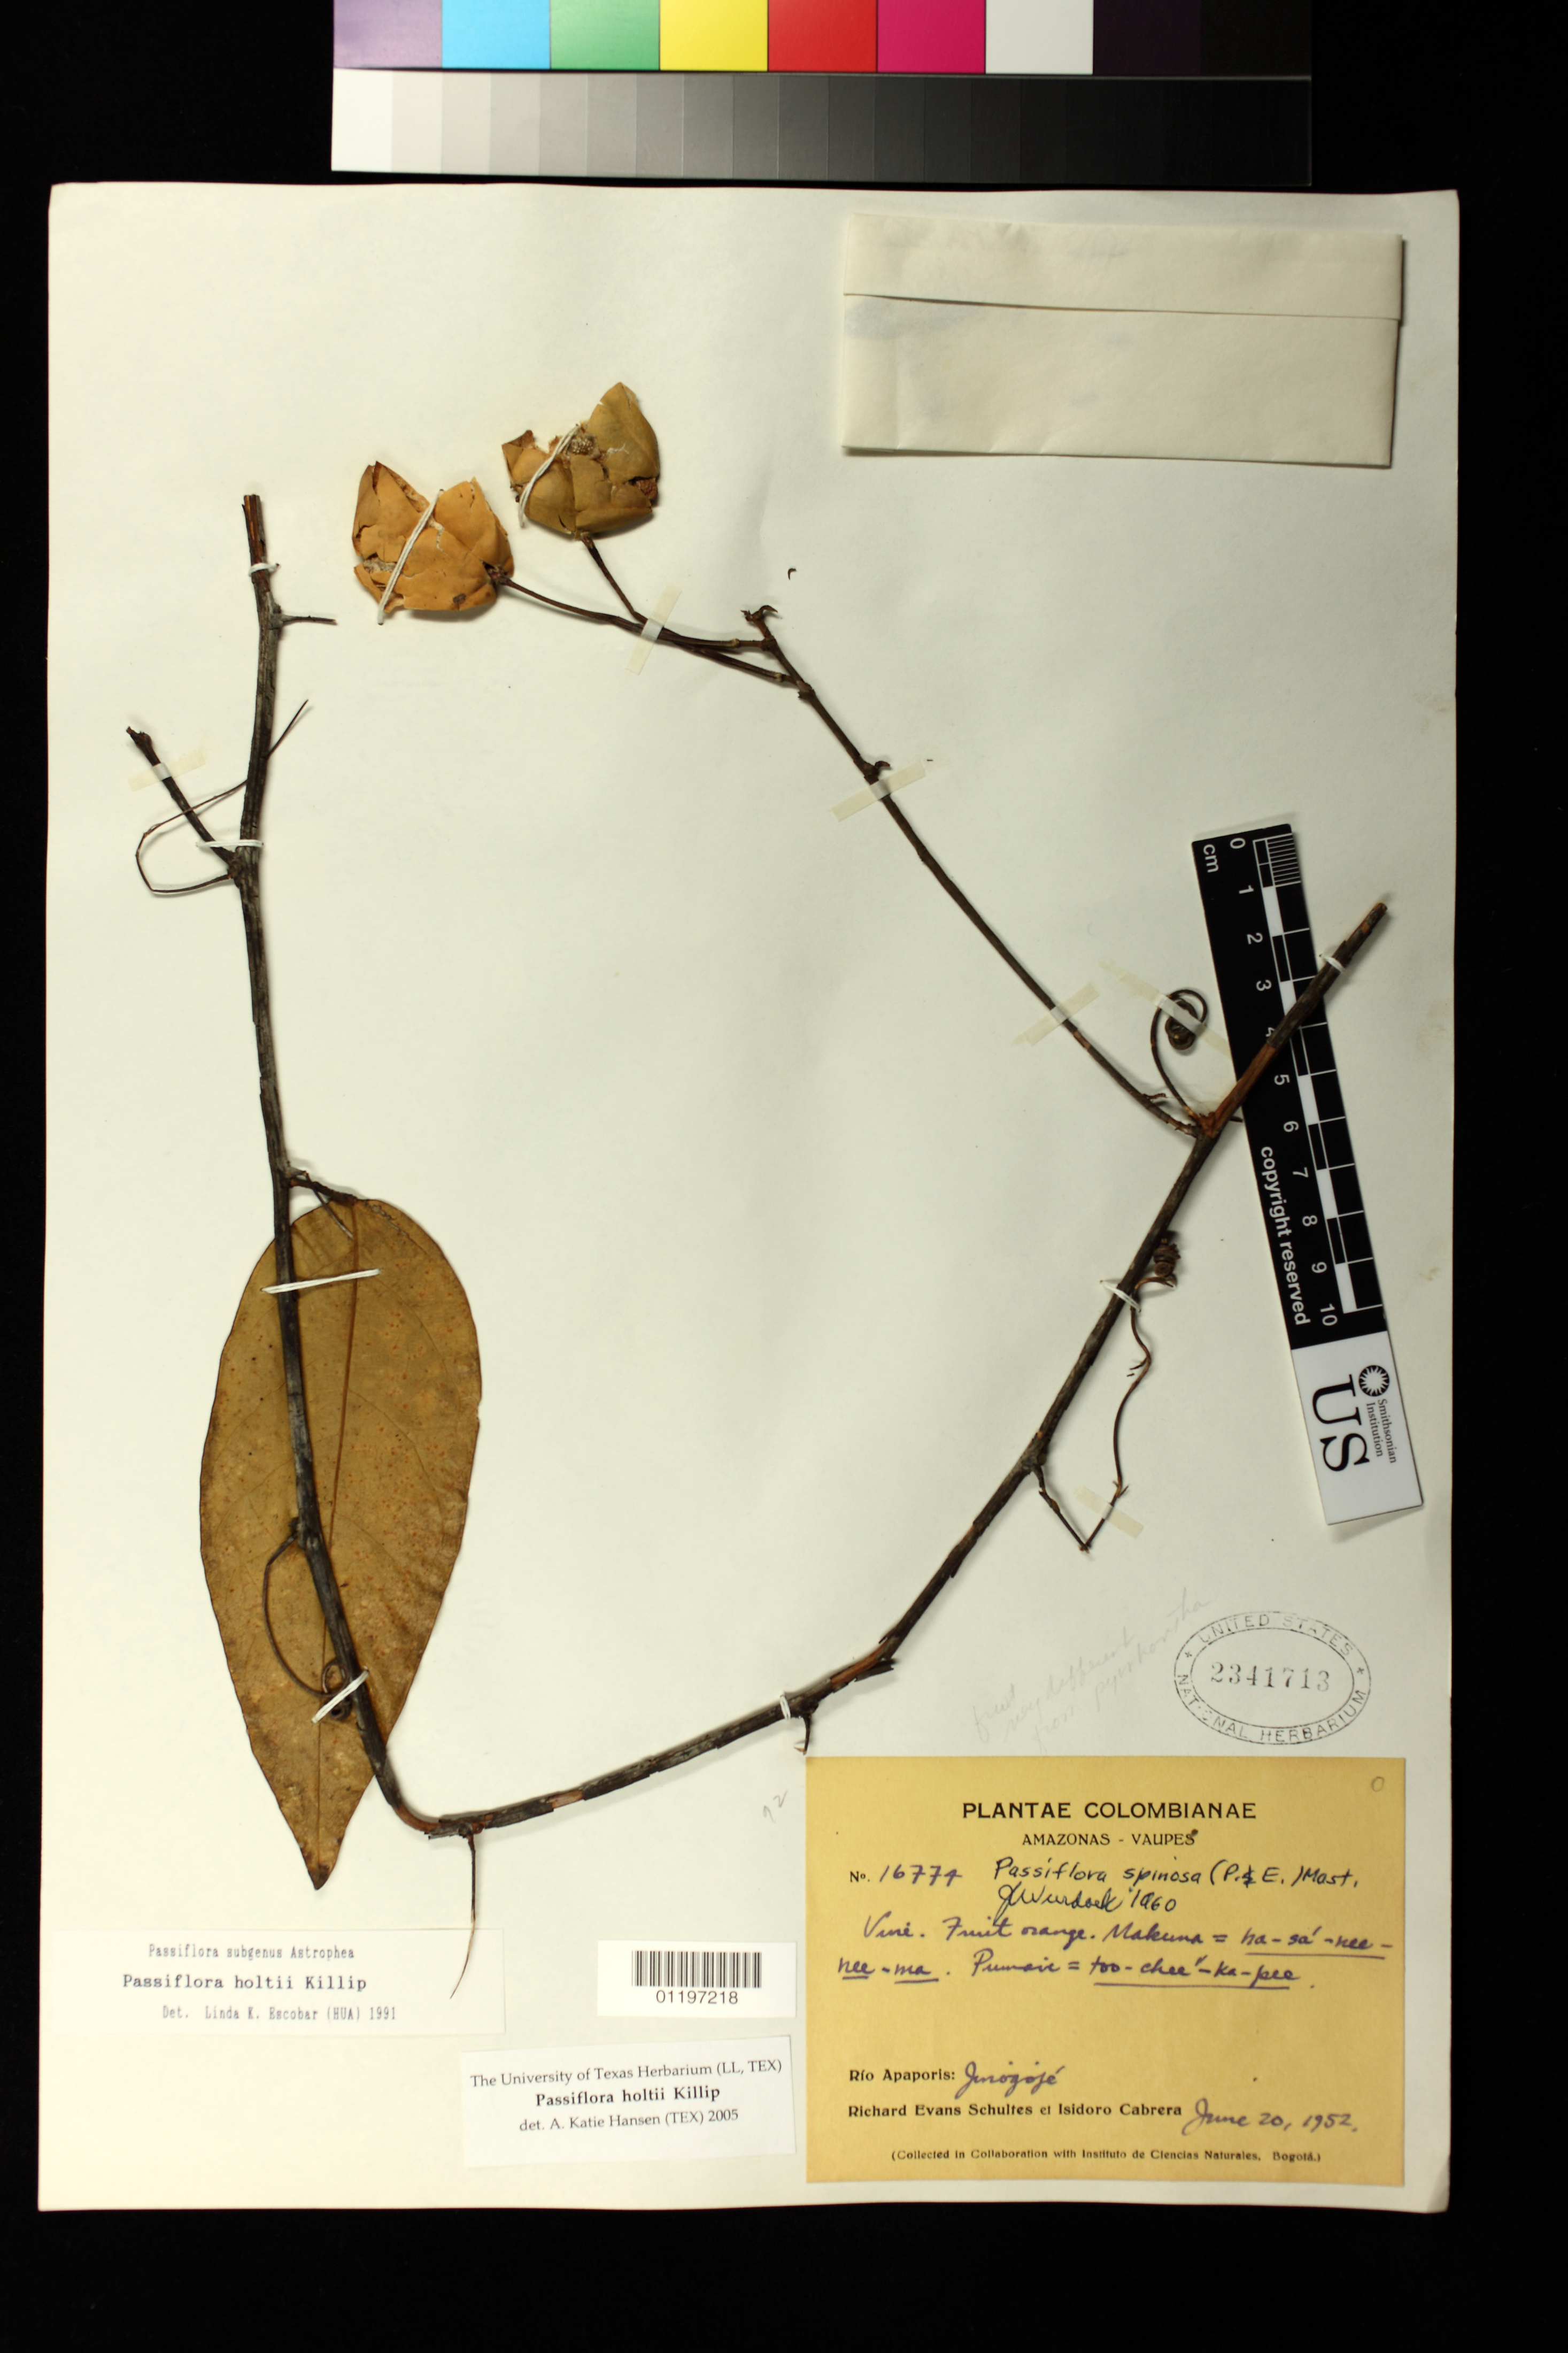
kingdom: Plantae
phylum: Tracheophyta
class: Magnoliopsida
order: Malpighiales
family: Passifloraceae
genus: Passiflora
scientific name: Passiflora holtii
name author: Killip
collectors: R. E. Schultes & I. Cabrera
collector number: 16774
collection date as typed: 20 Jun 1952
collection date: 1952-06-20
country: Colombia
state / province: Amazônas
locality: Vaupés: Río Apaporis: Jinogojé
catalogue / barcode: US 2341713